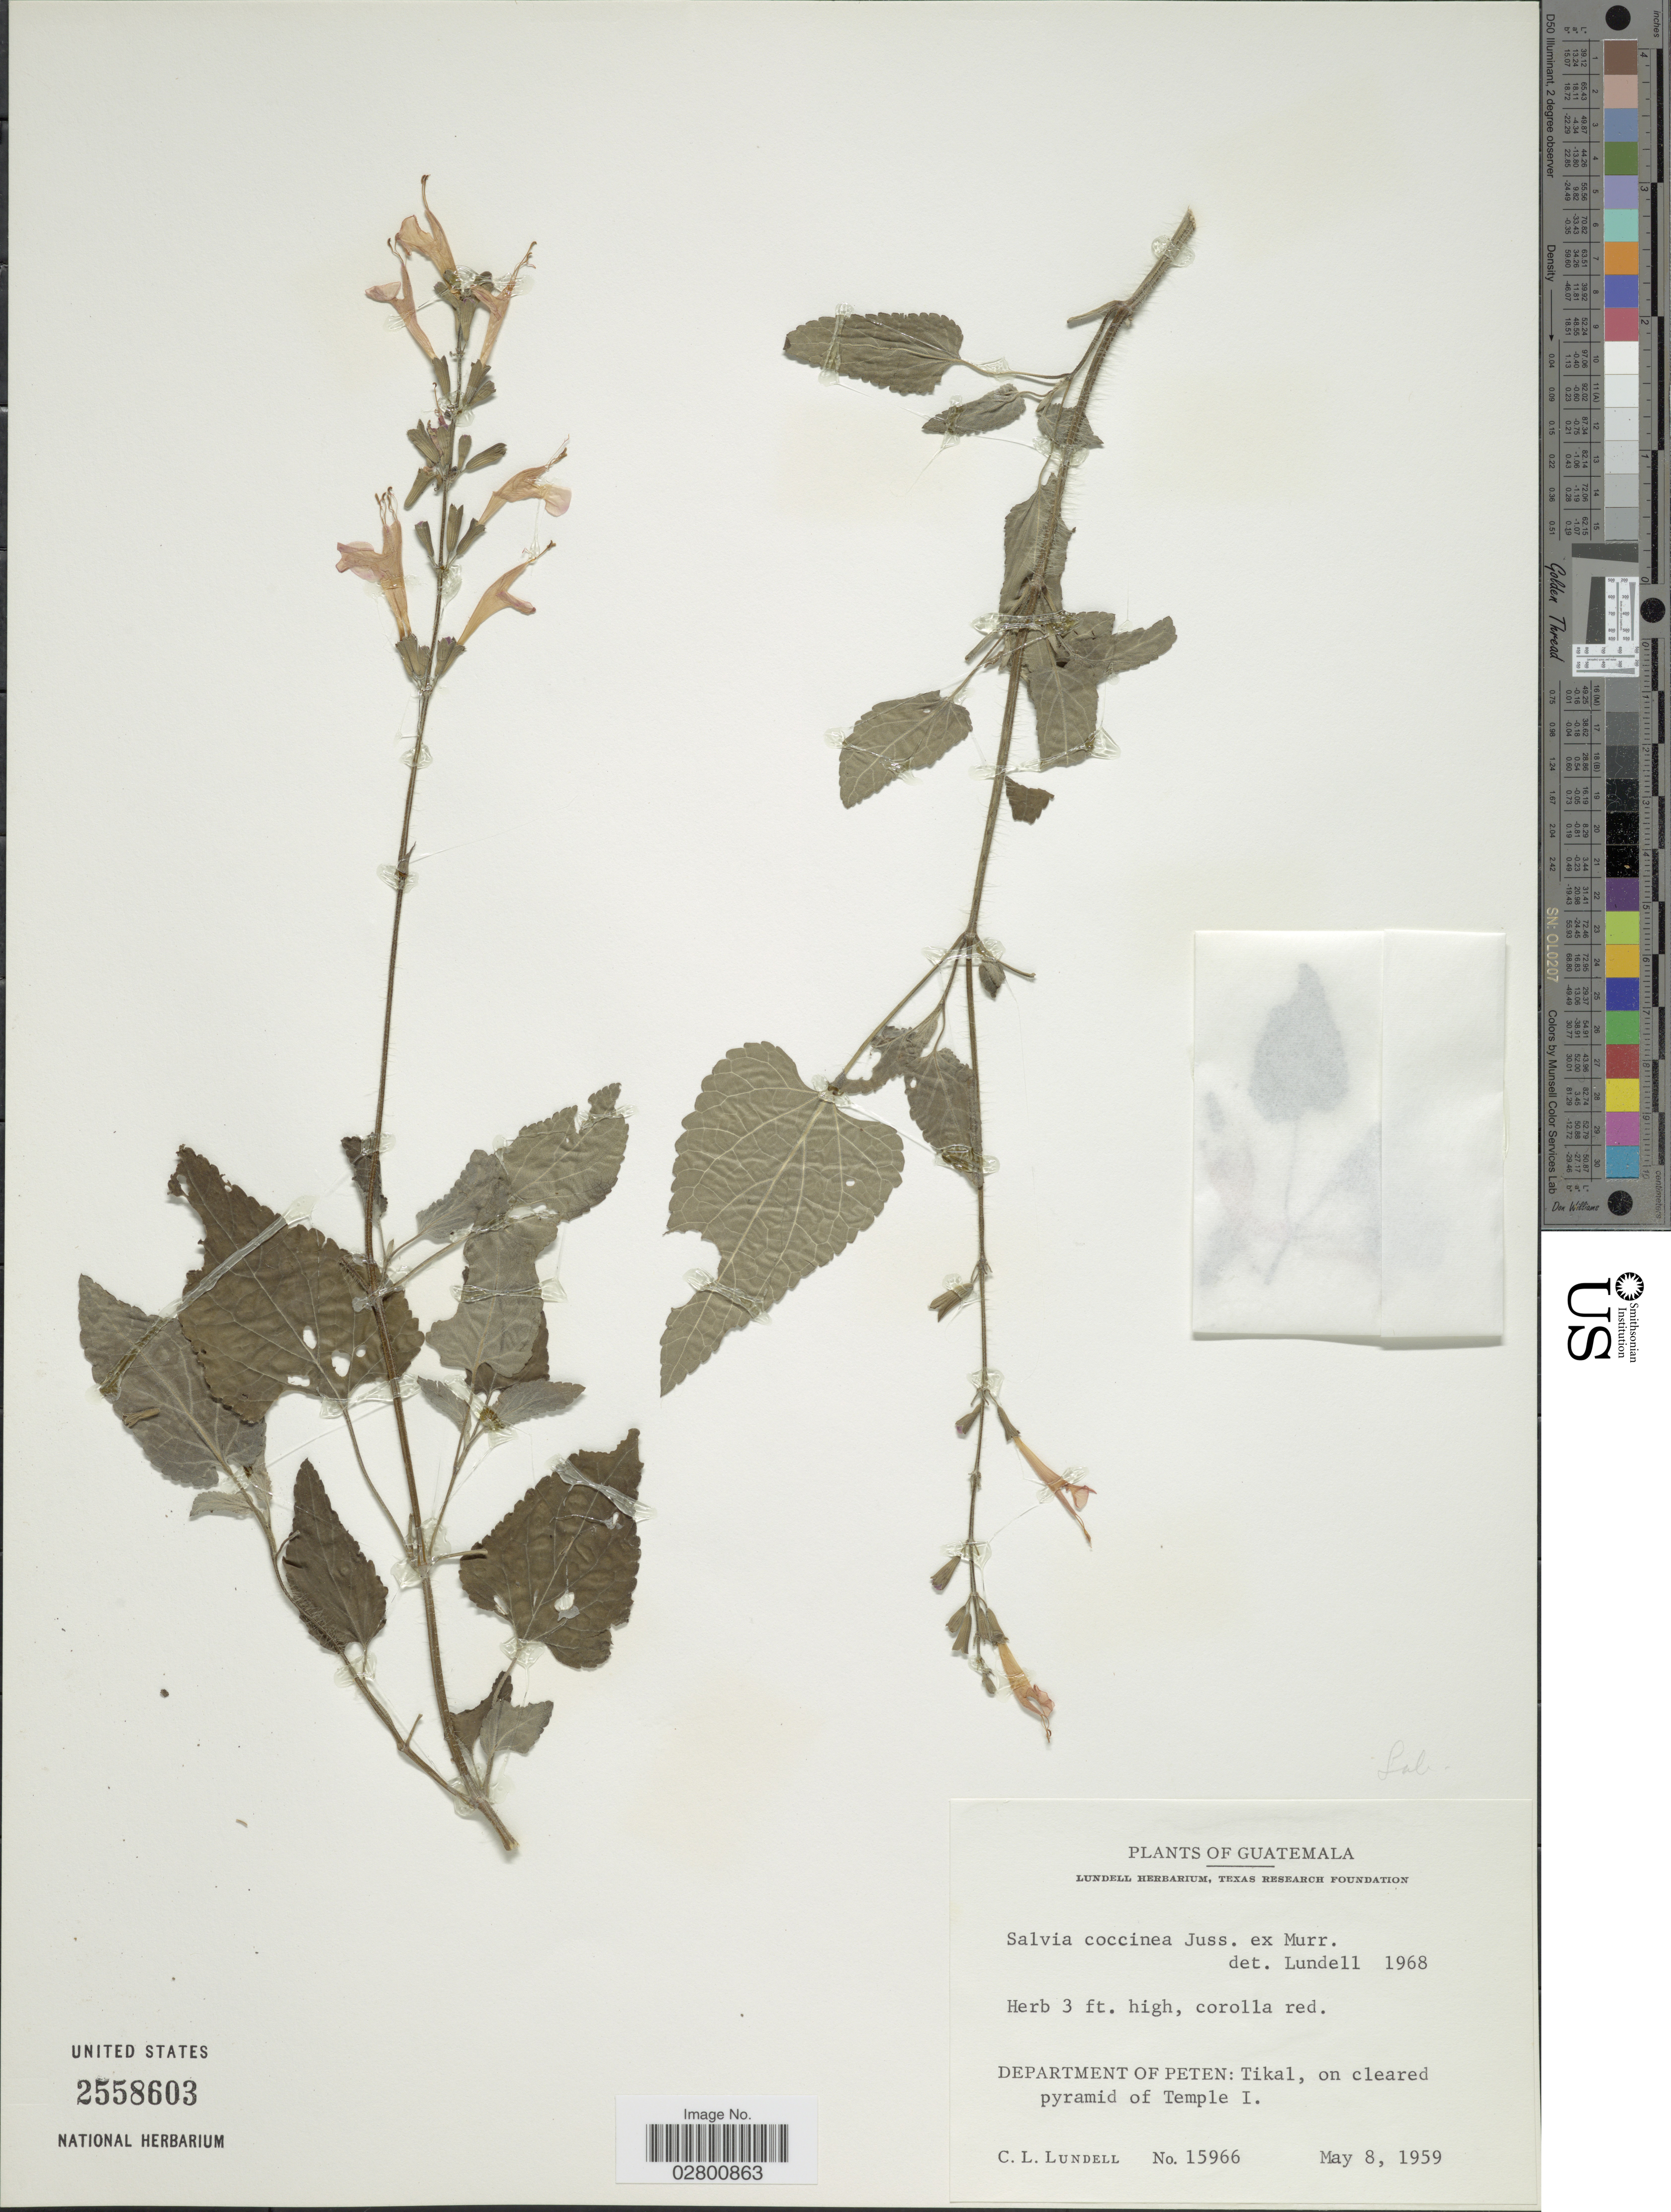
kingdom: Plantae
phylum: Tracheophyta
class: Magnoliopsida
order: Lamiales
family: Lamiaceae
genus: Salvia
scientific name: Salvia coccinea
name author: Etlinger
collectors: C. L. Lundell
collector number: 15966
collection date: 1959-05-08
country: Guatemala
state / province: El Petén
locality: Department of Peten: Tikal, on cleared pyramid of Temple I.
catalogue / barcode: US 2558603